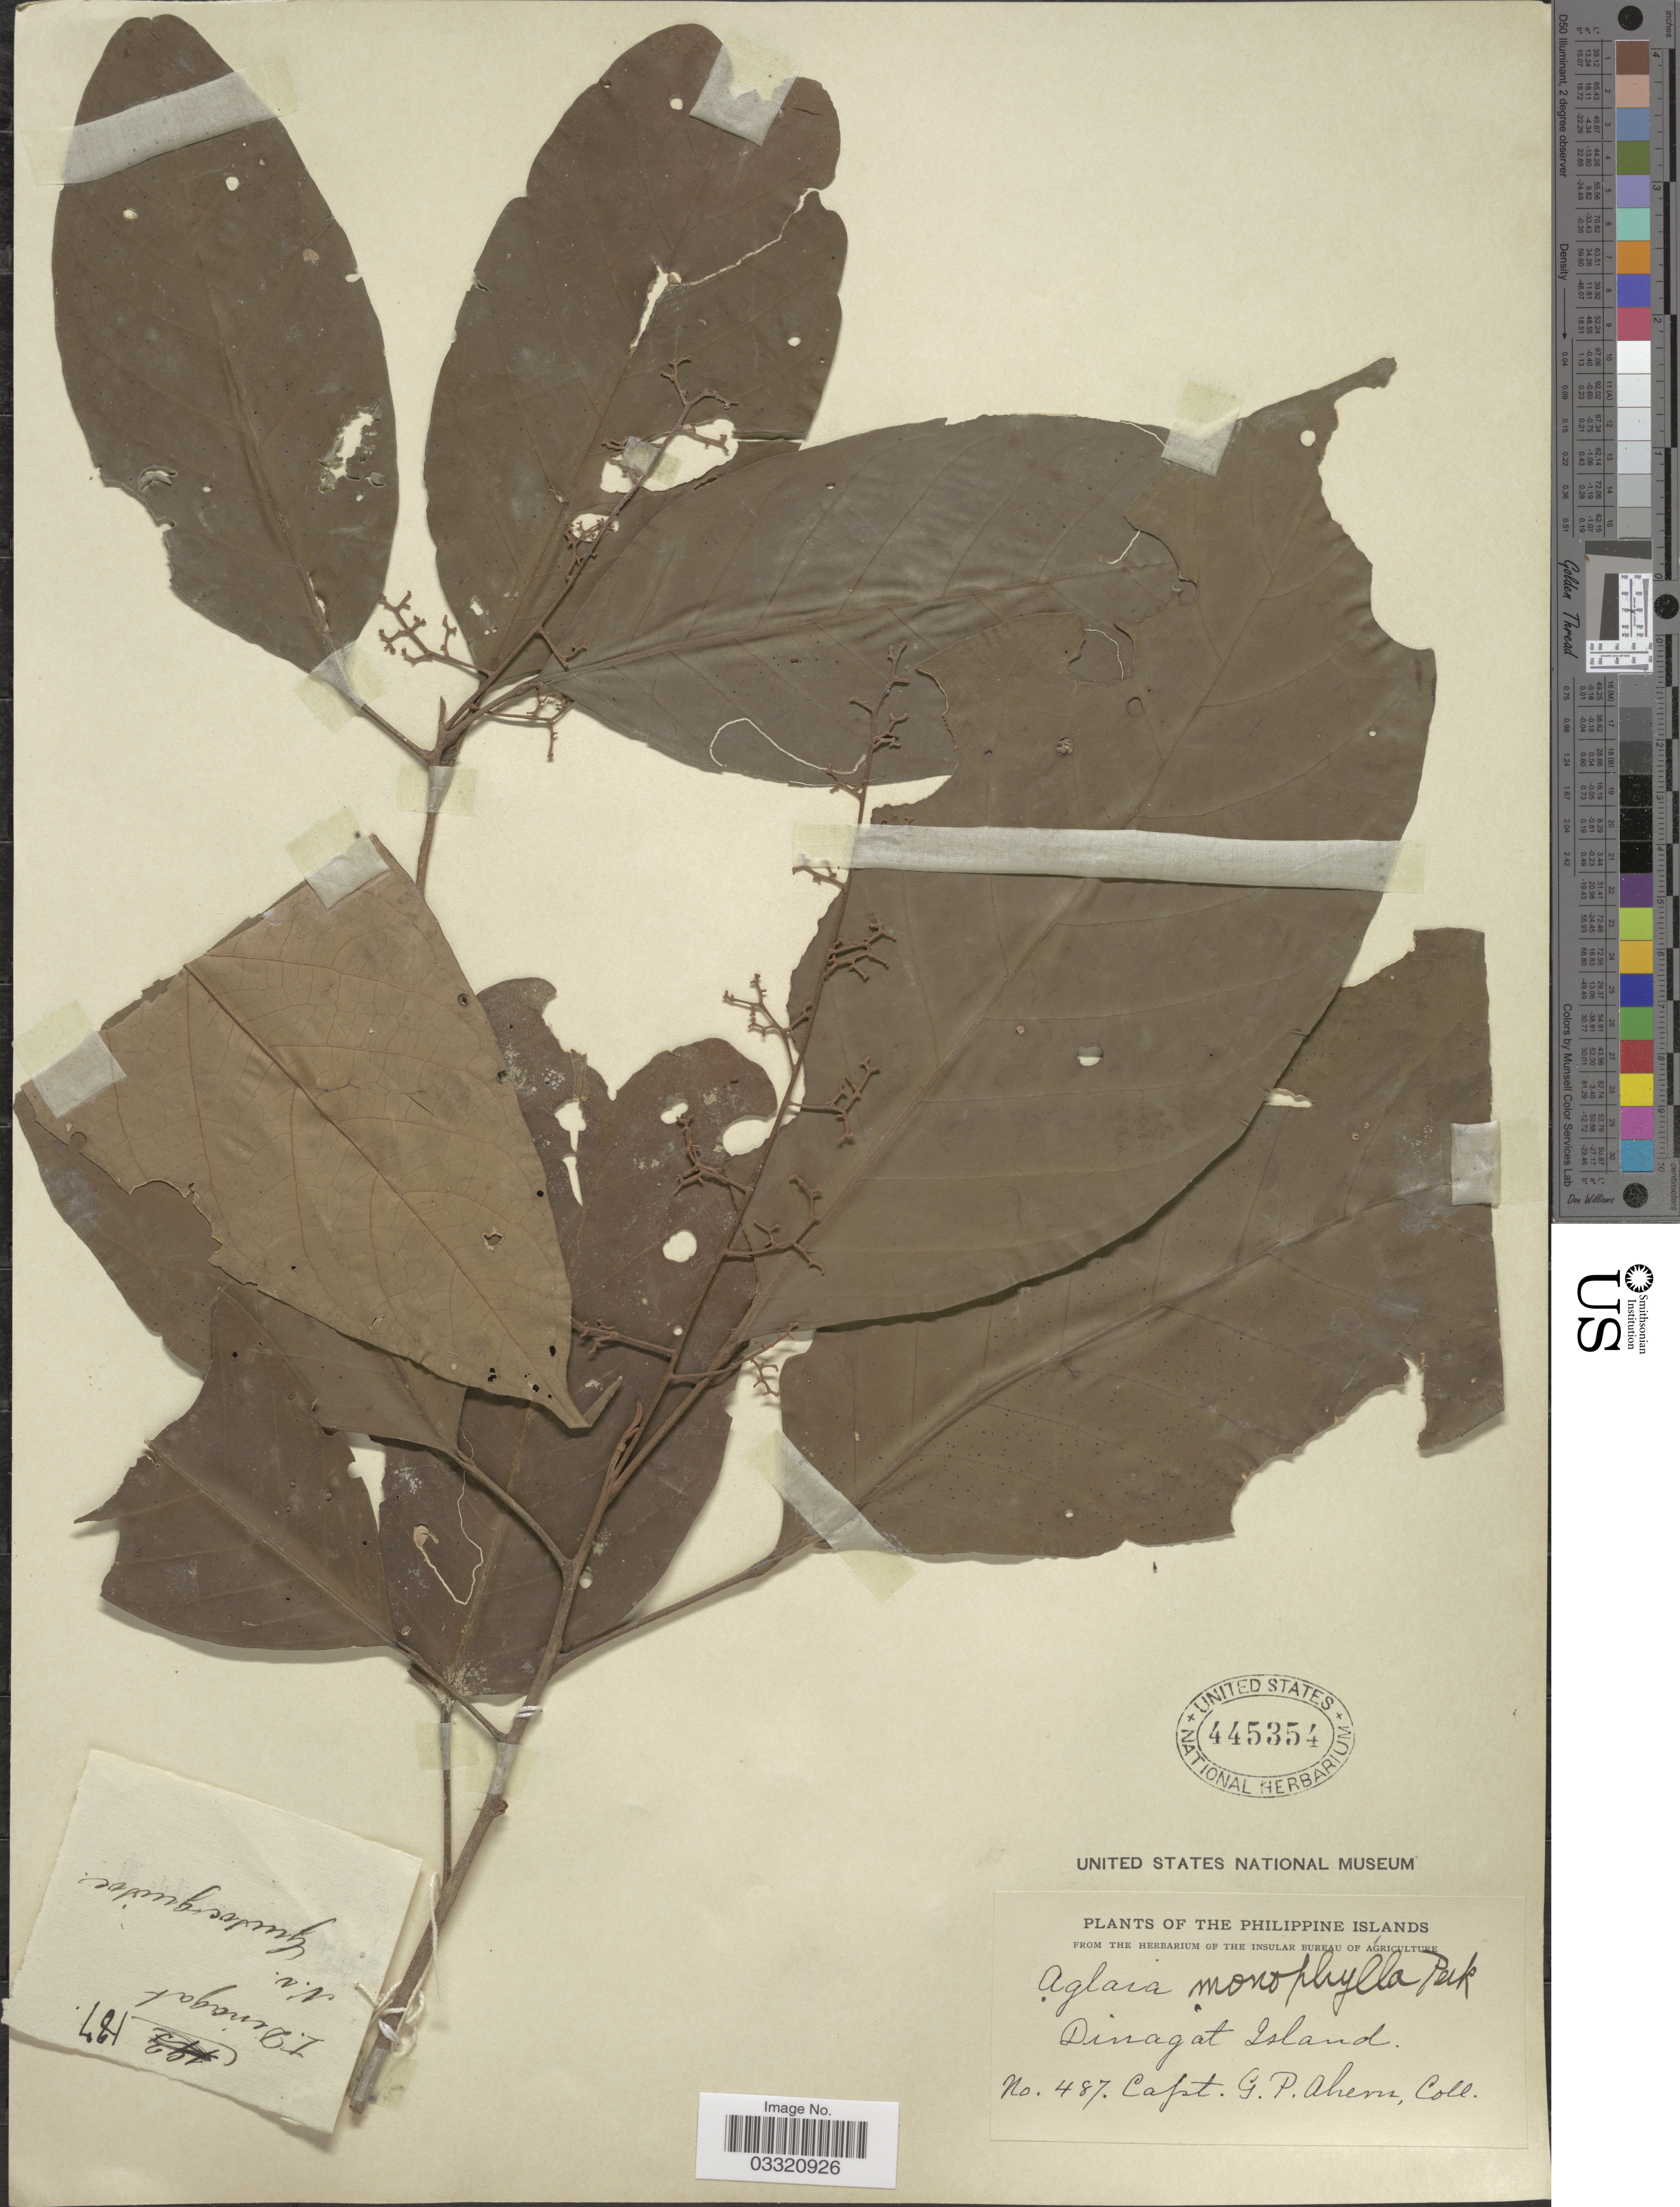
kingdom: Plantae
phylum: Tracheophyta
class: Magnoliopsida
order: Sapindales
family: Meliaceae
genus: Aglaia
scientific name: Aglaia luzoniensis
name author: (S. Vidal) Merr. & Rolfe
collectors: G. Ahern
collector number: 487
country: Philippines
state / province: Caraga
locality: Dinagat Island.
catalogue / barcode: US 445354